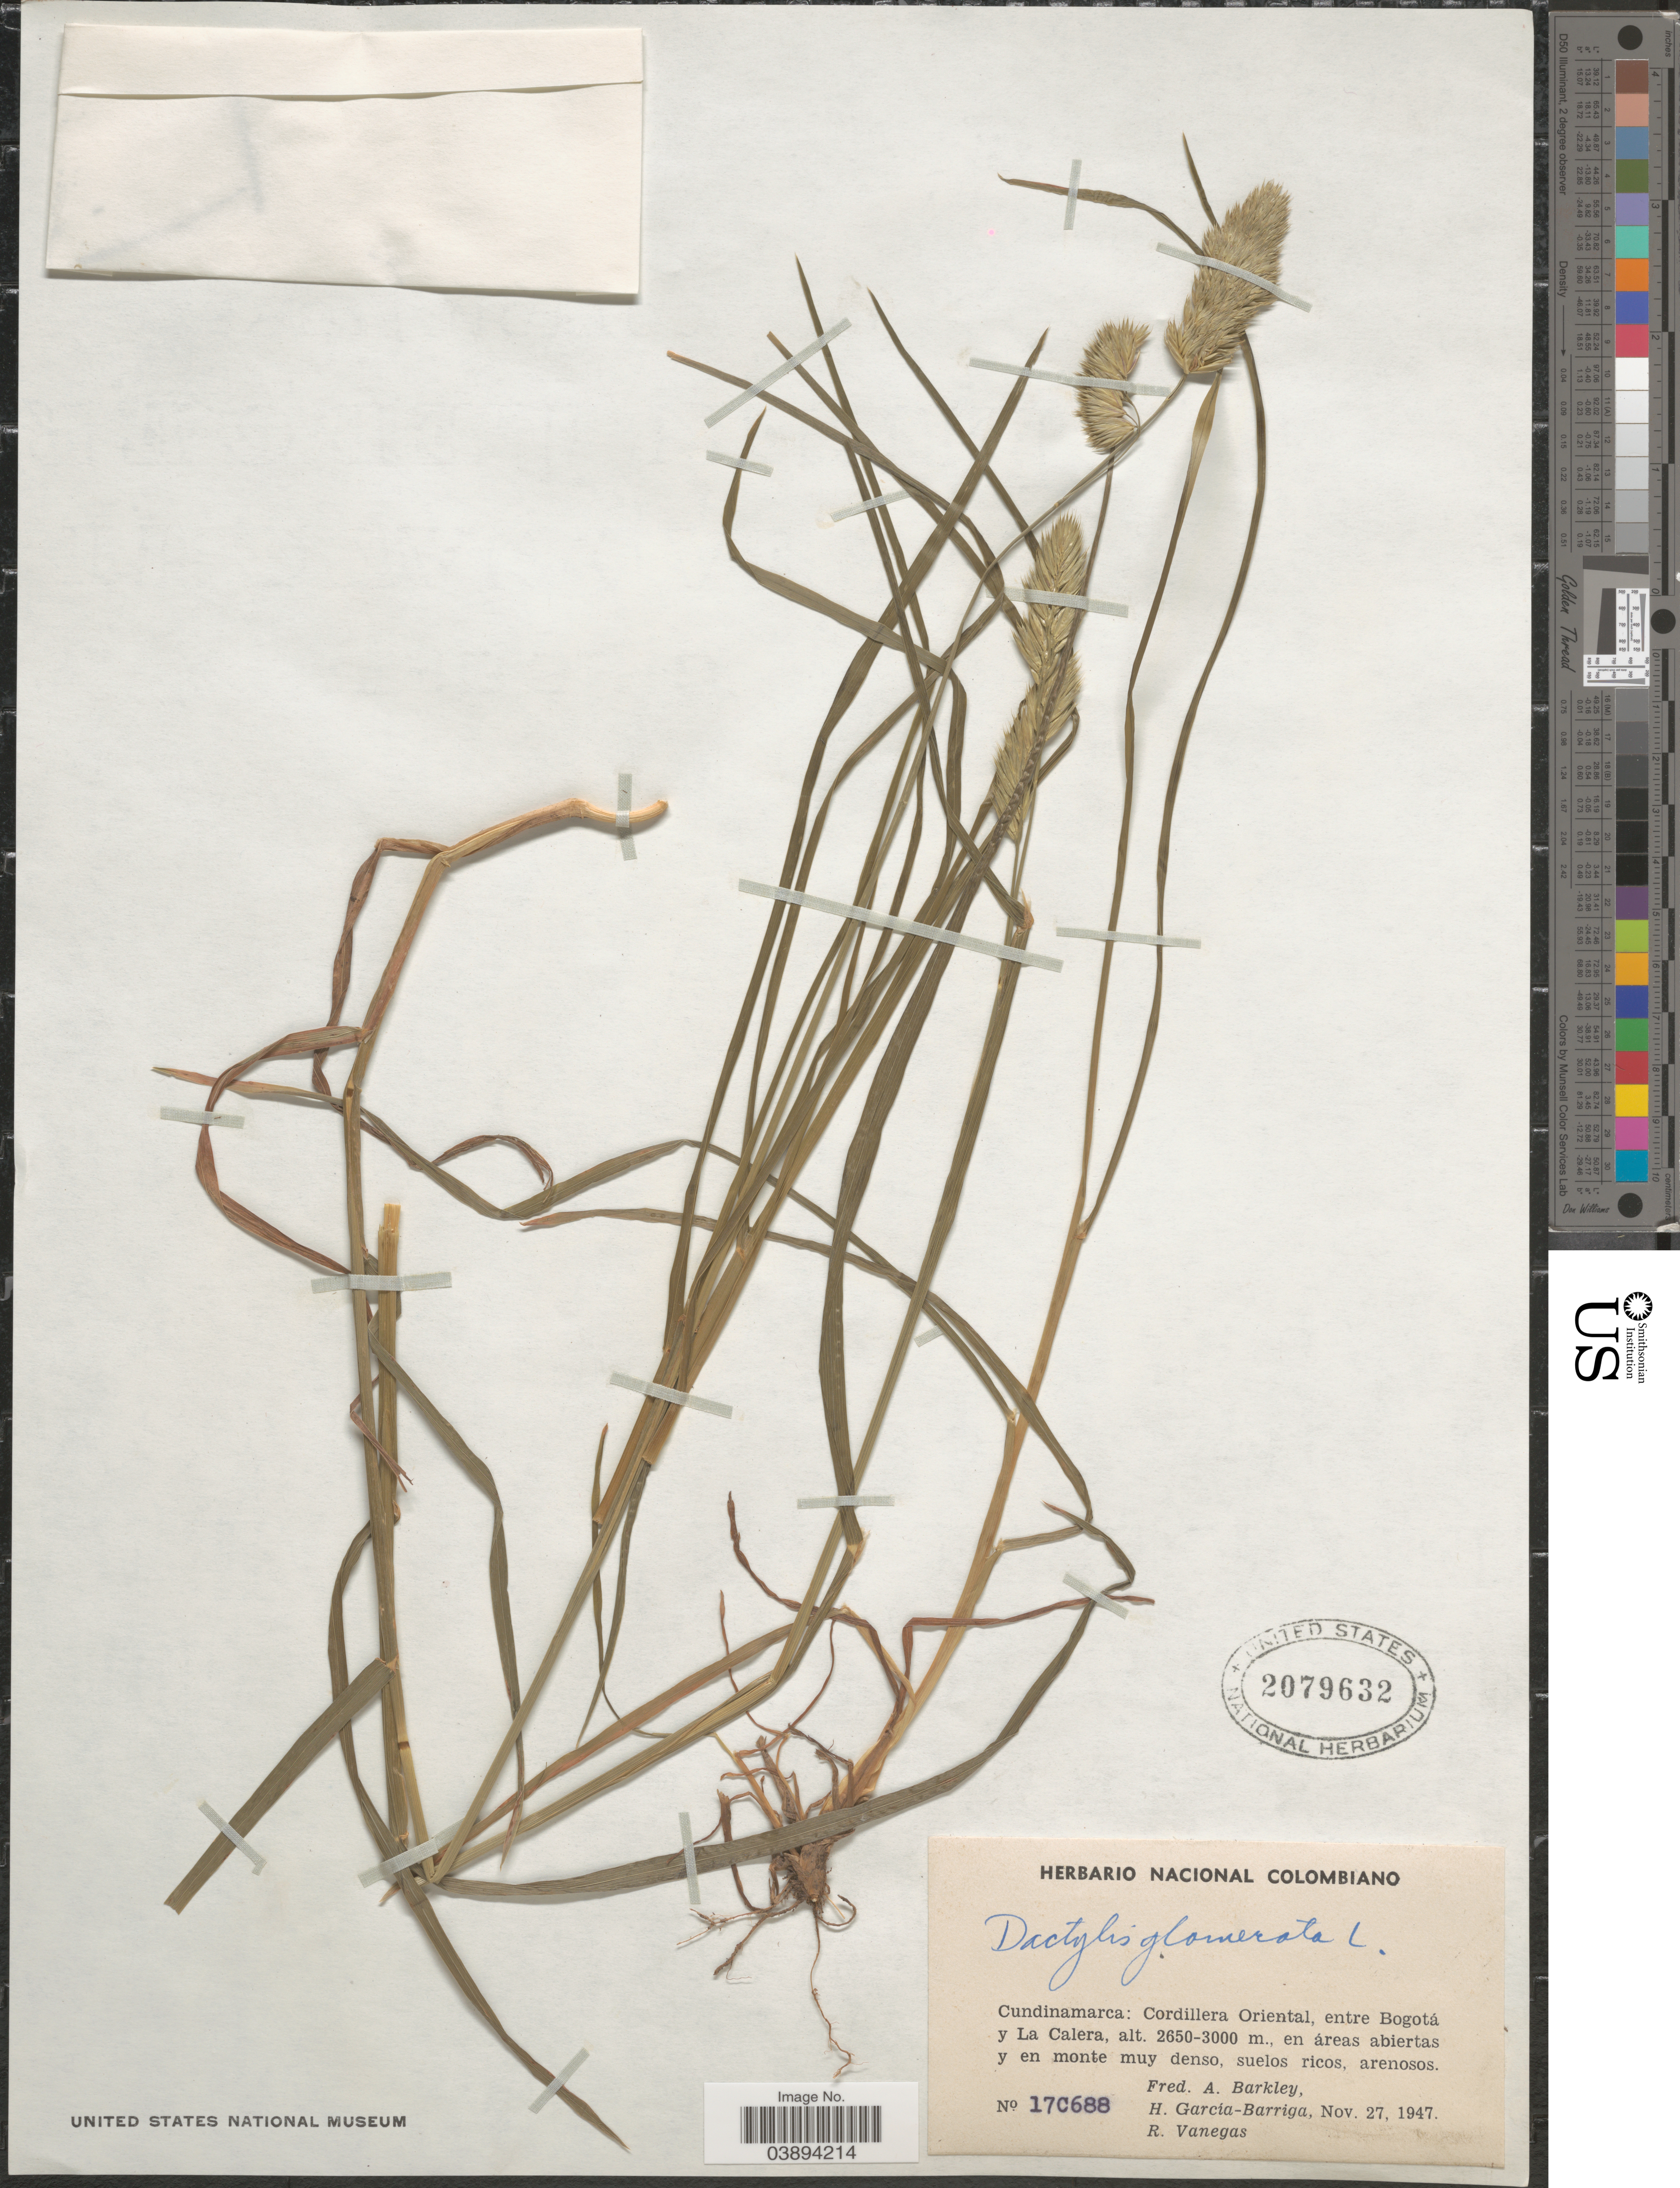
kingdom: Plantae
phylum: Tracheophyta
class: Liliopsida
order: Poales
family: Poaceae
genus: Dactylis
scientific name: Dactylis glomerata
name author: L.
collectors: F. A. Barkley, H. García Barriga & R. Vanegas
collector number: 17C688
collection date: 1947-11-27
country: Colombia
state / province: Cundinamarca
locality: Cordillera Oriental, entre Bogotá y La Calera.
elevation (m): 2650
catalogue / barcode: US 2079632